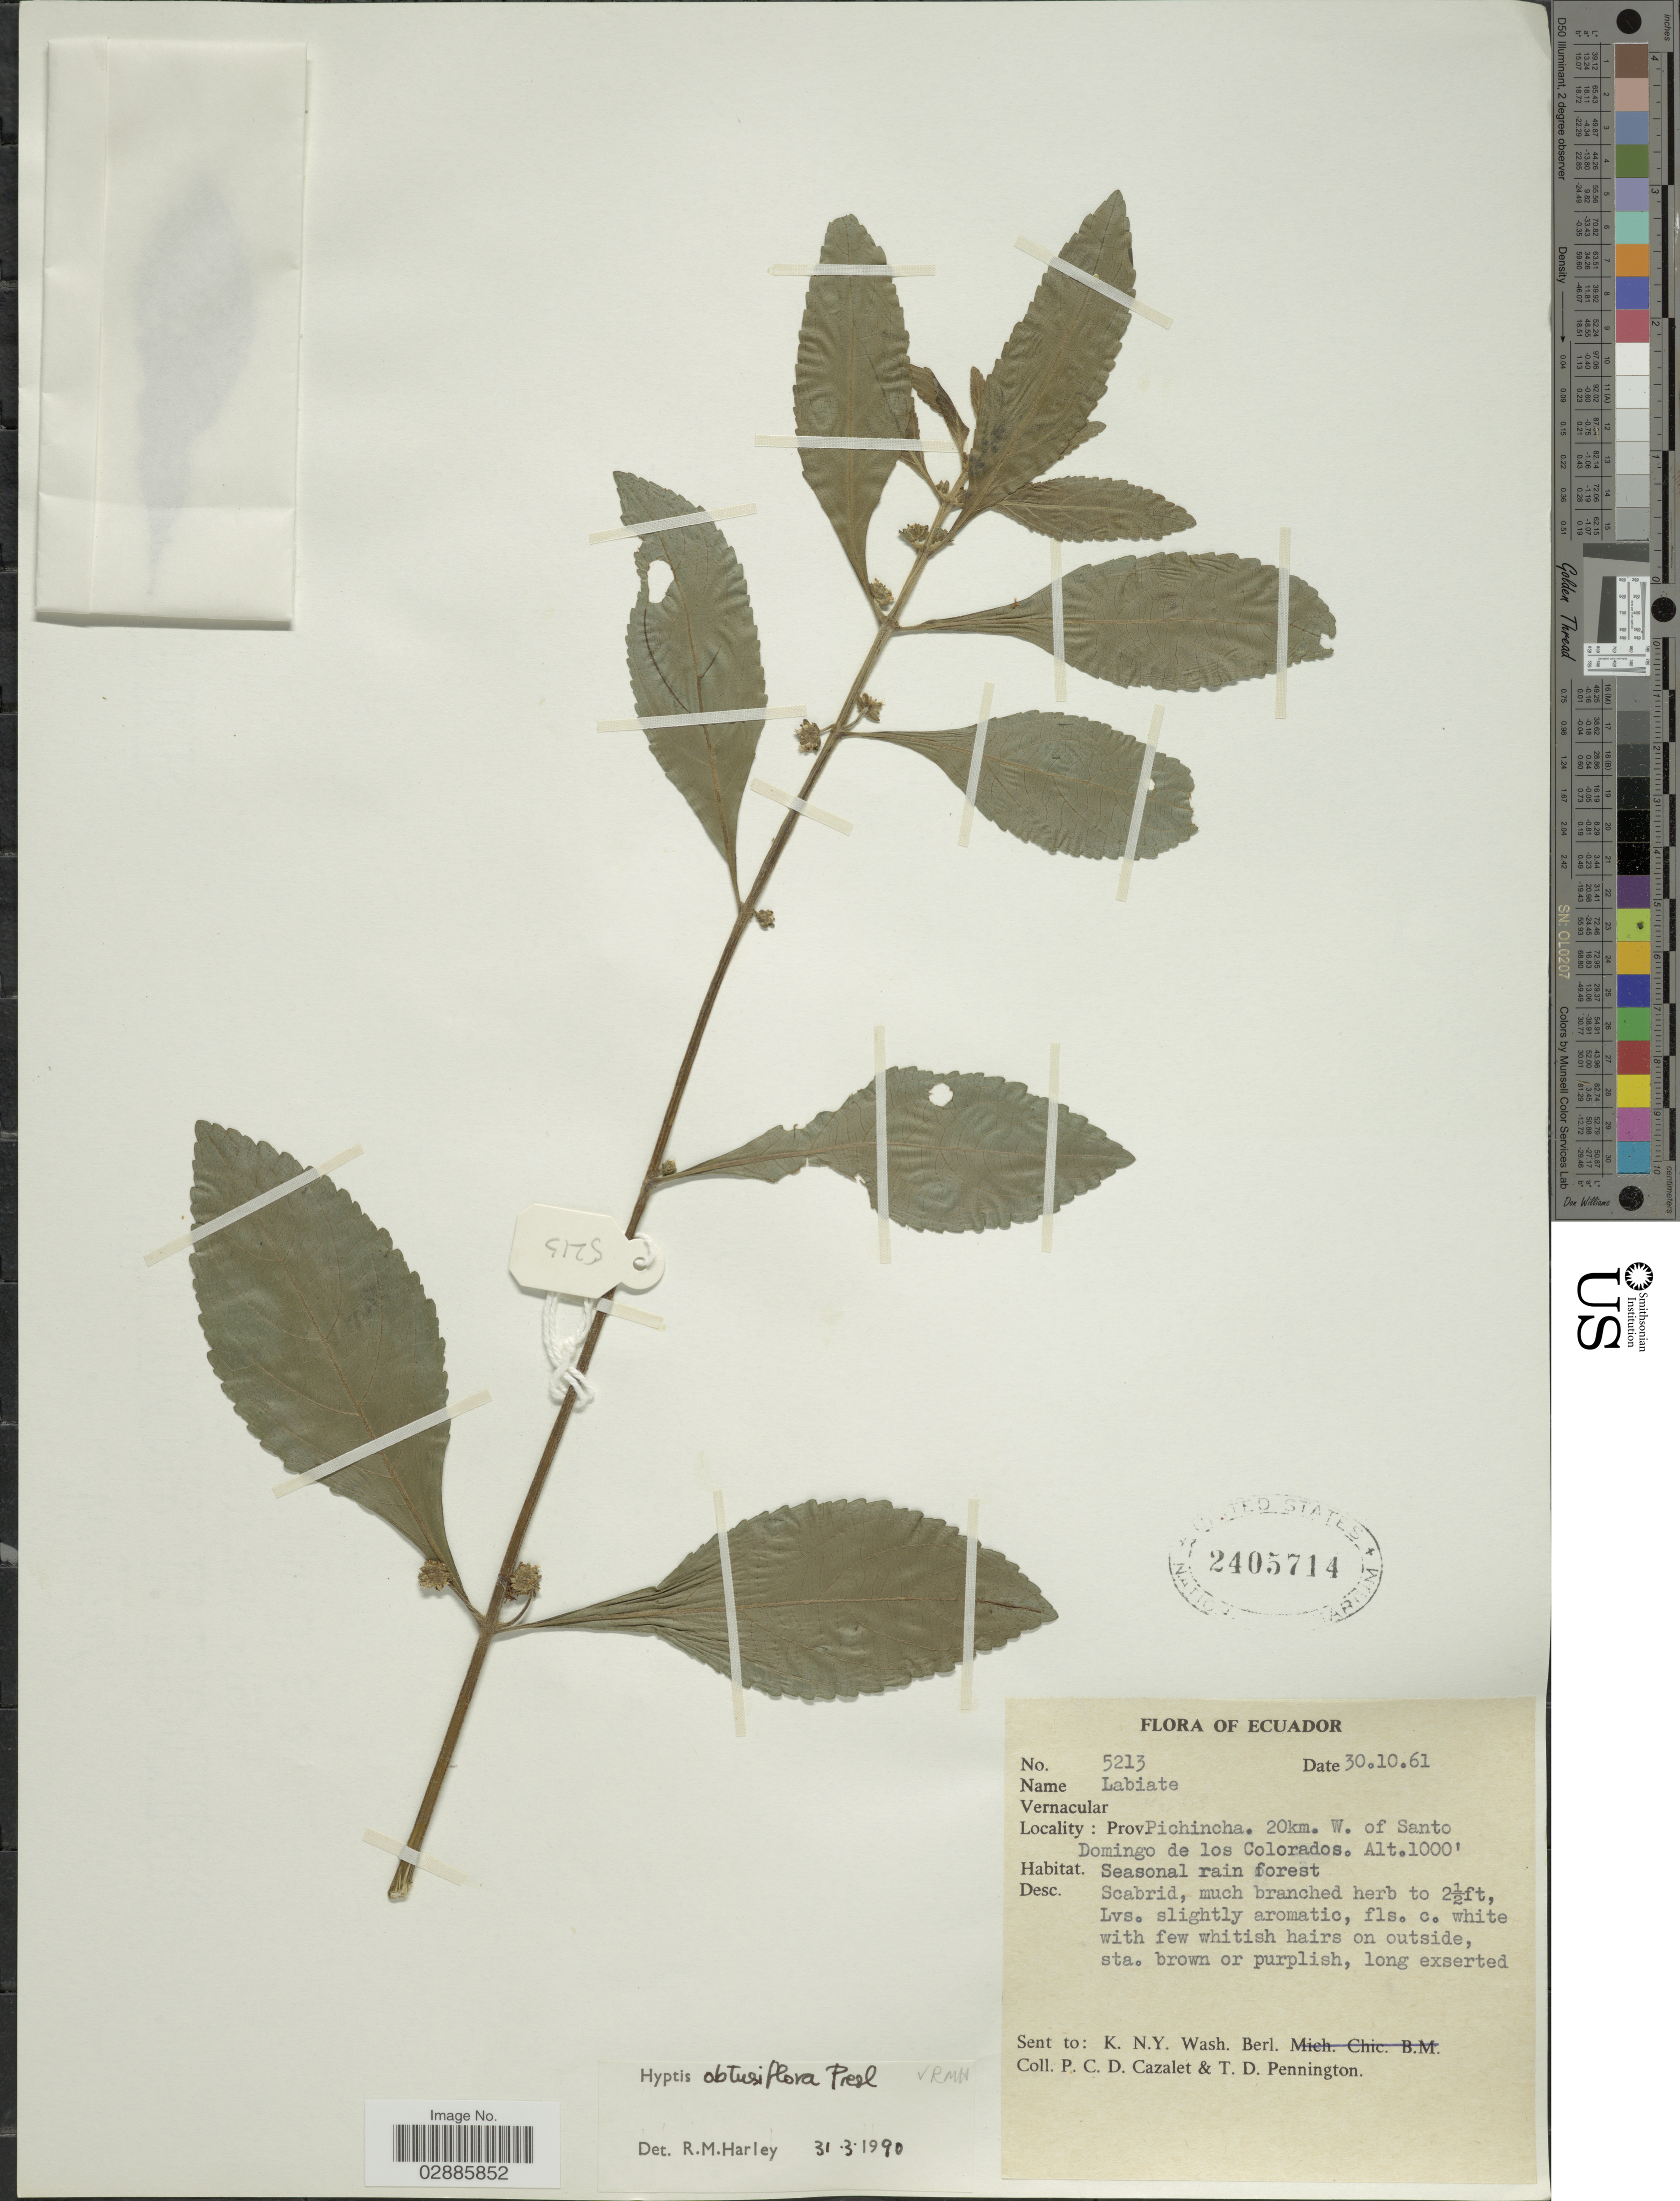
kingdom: Plantae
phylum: Tracheophyta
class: Magnoliopsida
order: Lamiales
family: Lamiaceae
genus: Hyptis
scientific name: Hyptis obtusiflora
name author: C. Presl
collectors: P. C. D. Cazalet & T. D. Pennington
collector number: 5213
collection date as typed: Transcribed d/m/y: 30/10/61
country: Ecuador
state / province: Pichincha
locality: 20km. W. of Santo Domingo de Los Colorados.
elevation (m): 305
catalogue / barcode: US 2405714